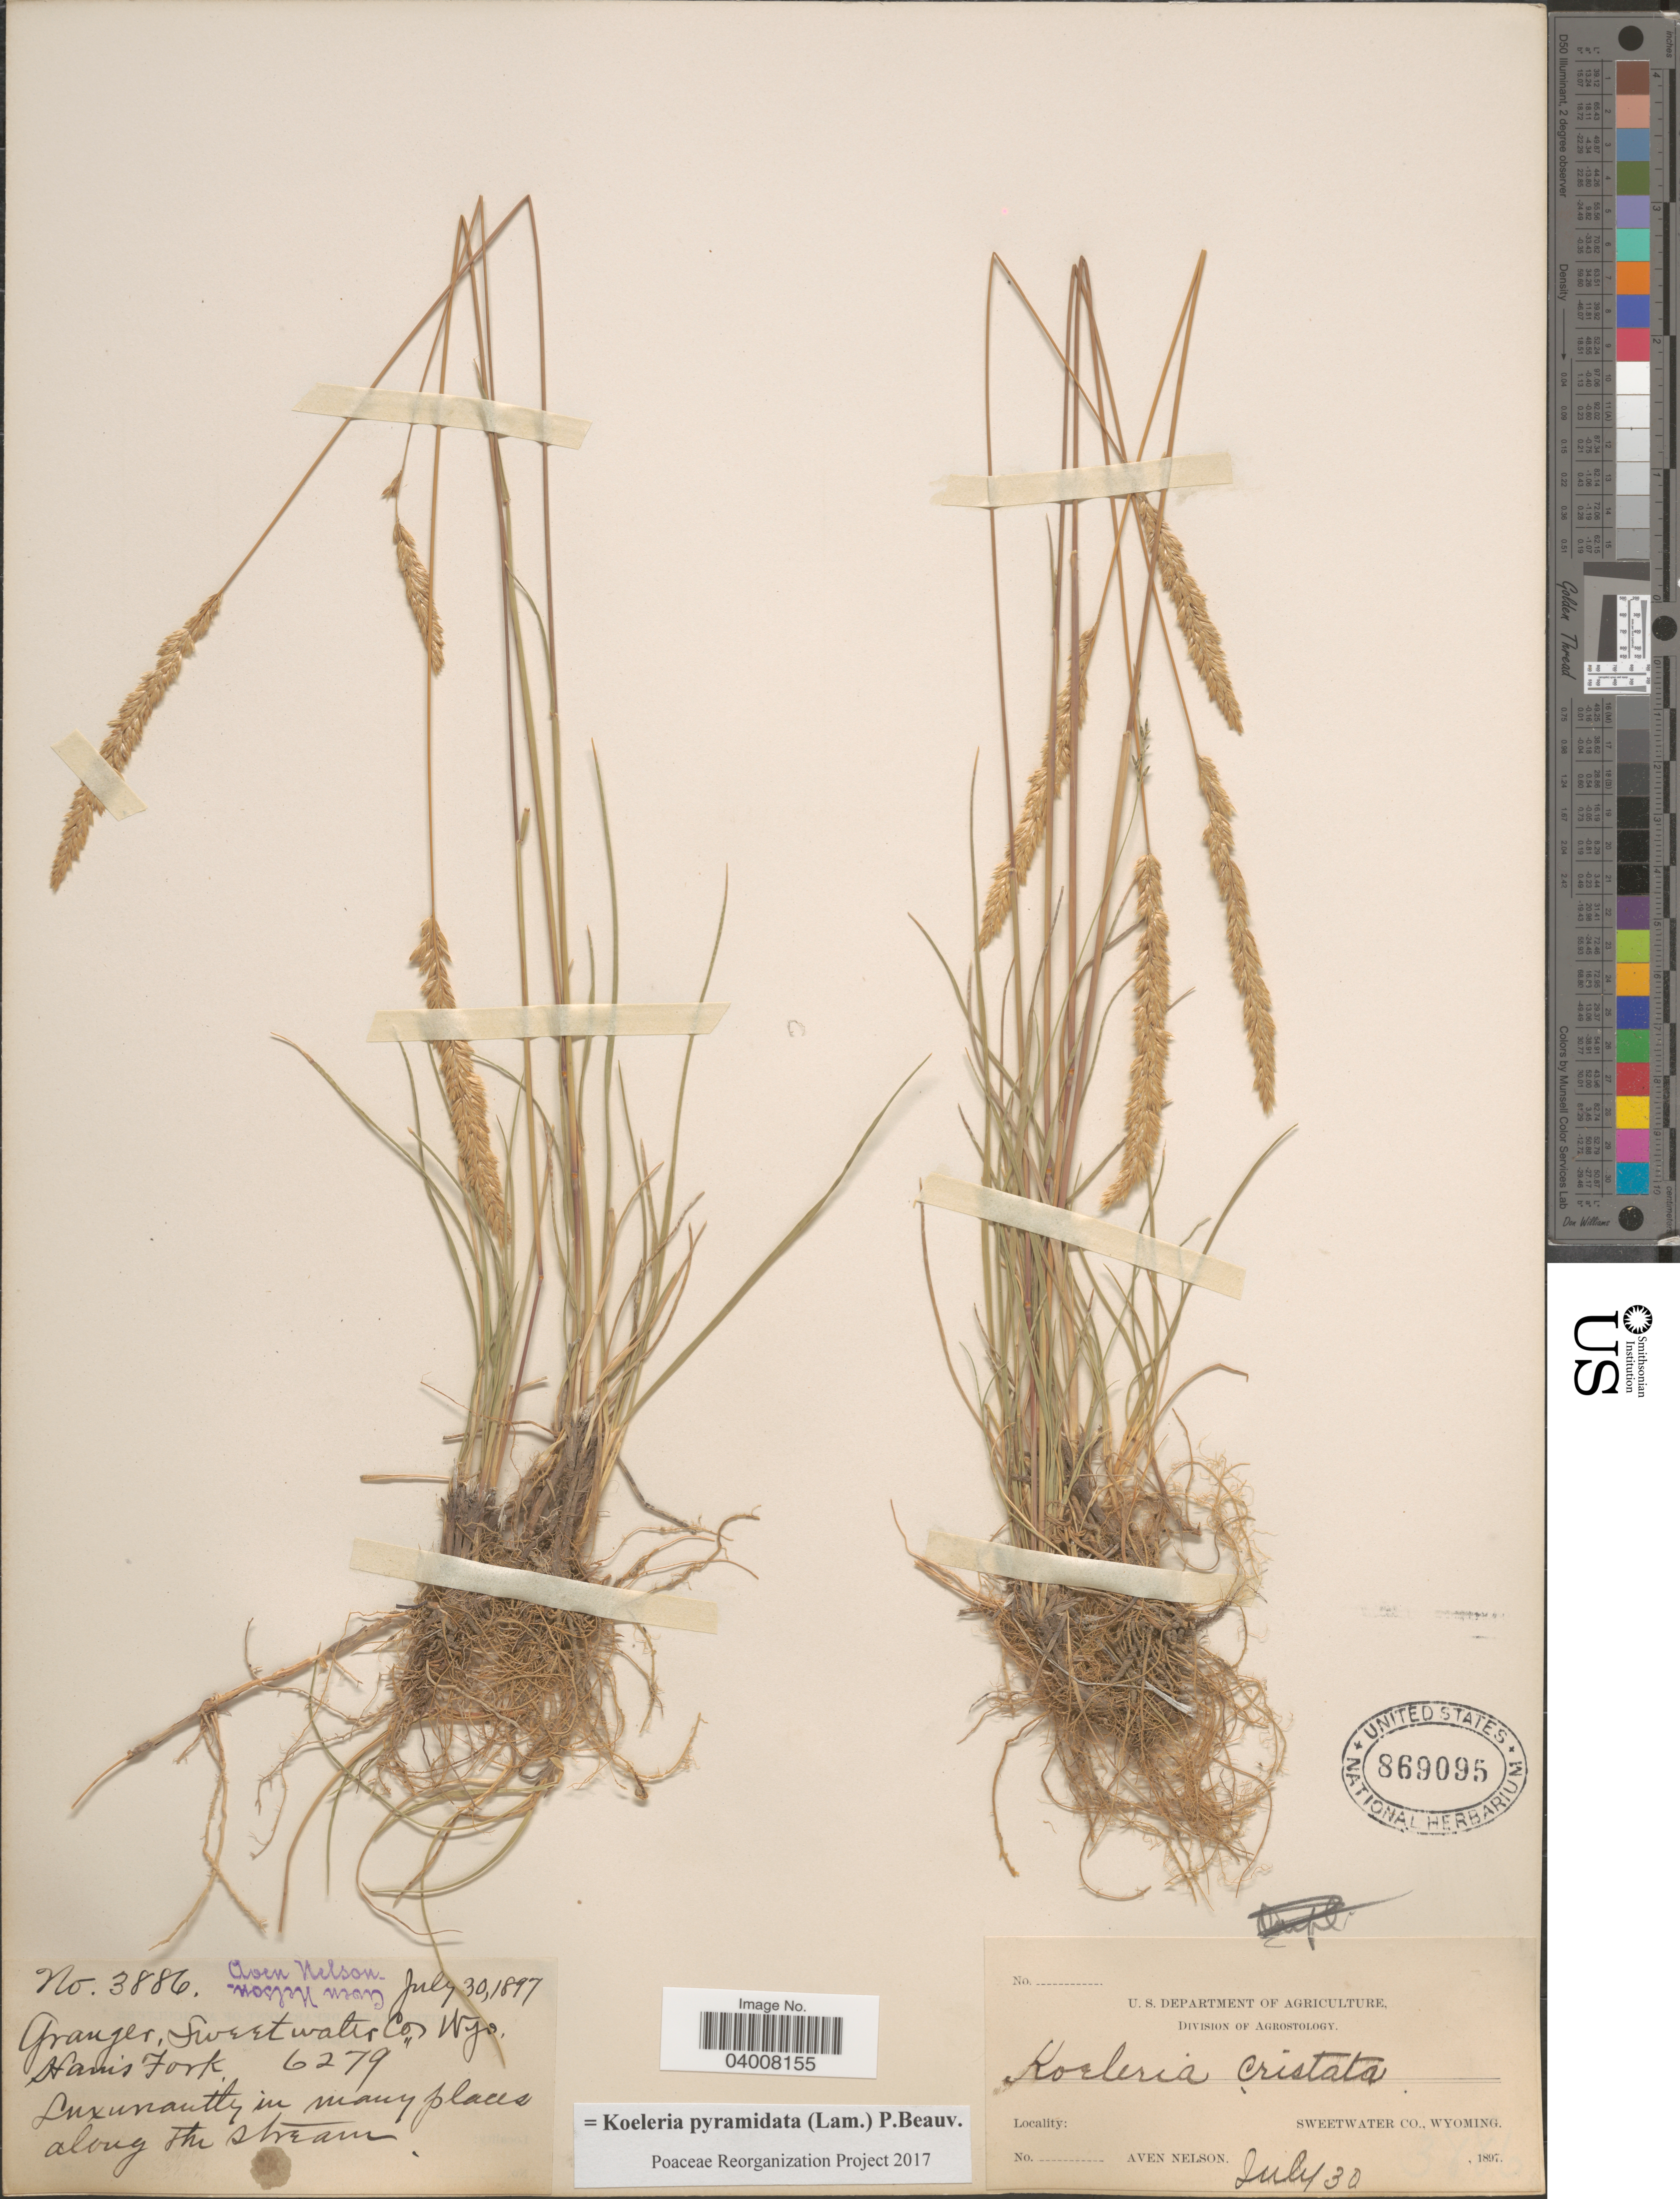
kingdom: Plantae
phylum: Tracheophyta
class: Liliopsida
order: Poales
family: Poaceae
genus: Koeleria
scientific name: Koeleria pyramidata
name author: (Lam.) P. Beauv.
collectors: A. Nelson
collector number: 3886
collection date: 1897-07-30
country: United States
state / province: Wyoming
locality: Granger, Sweetwater Cos. Hains Fork.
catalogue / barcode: US 869095